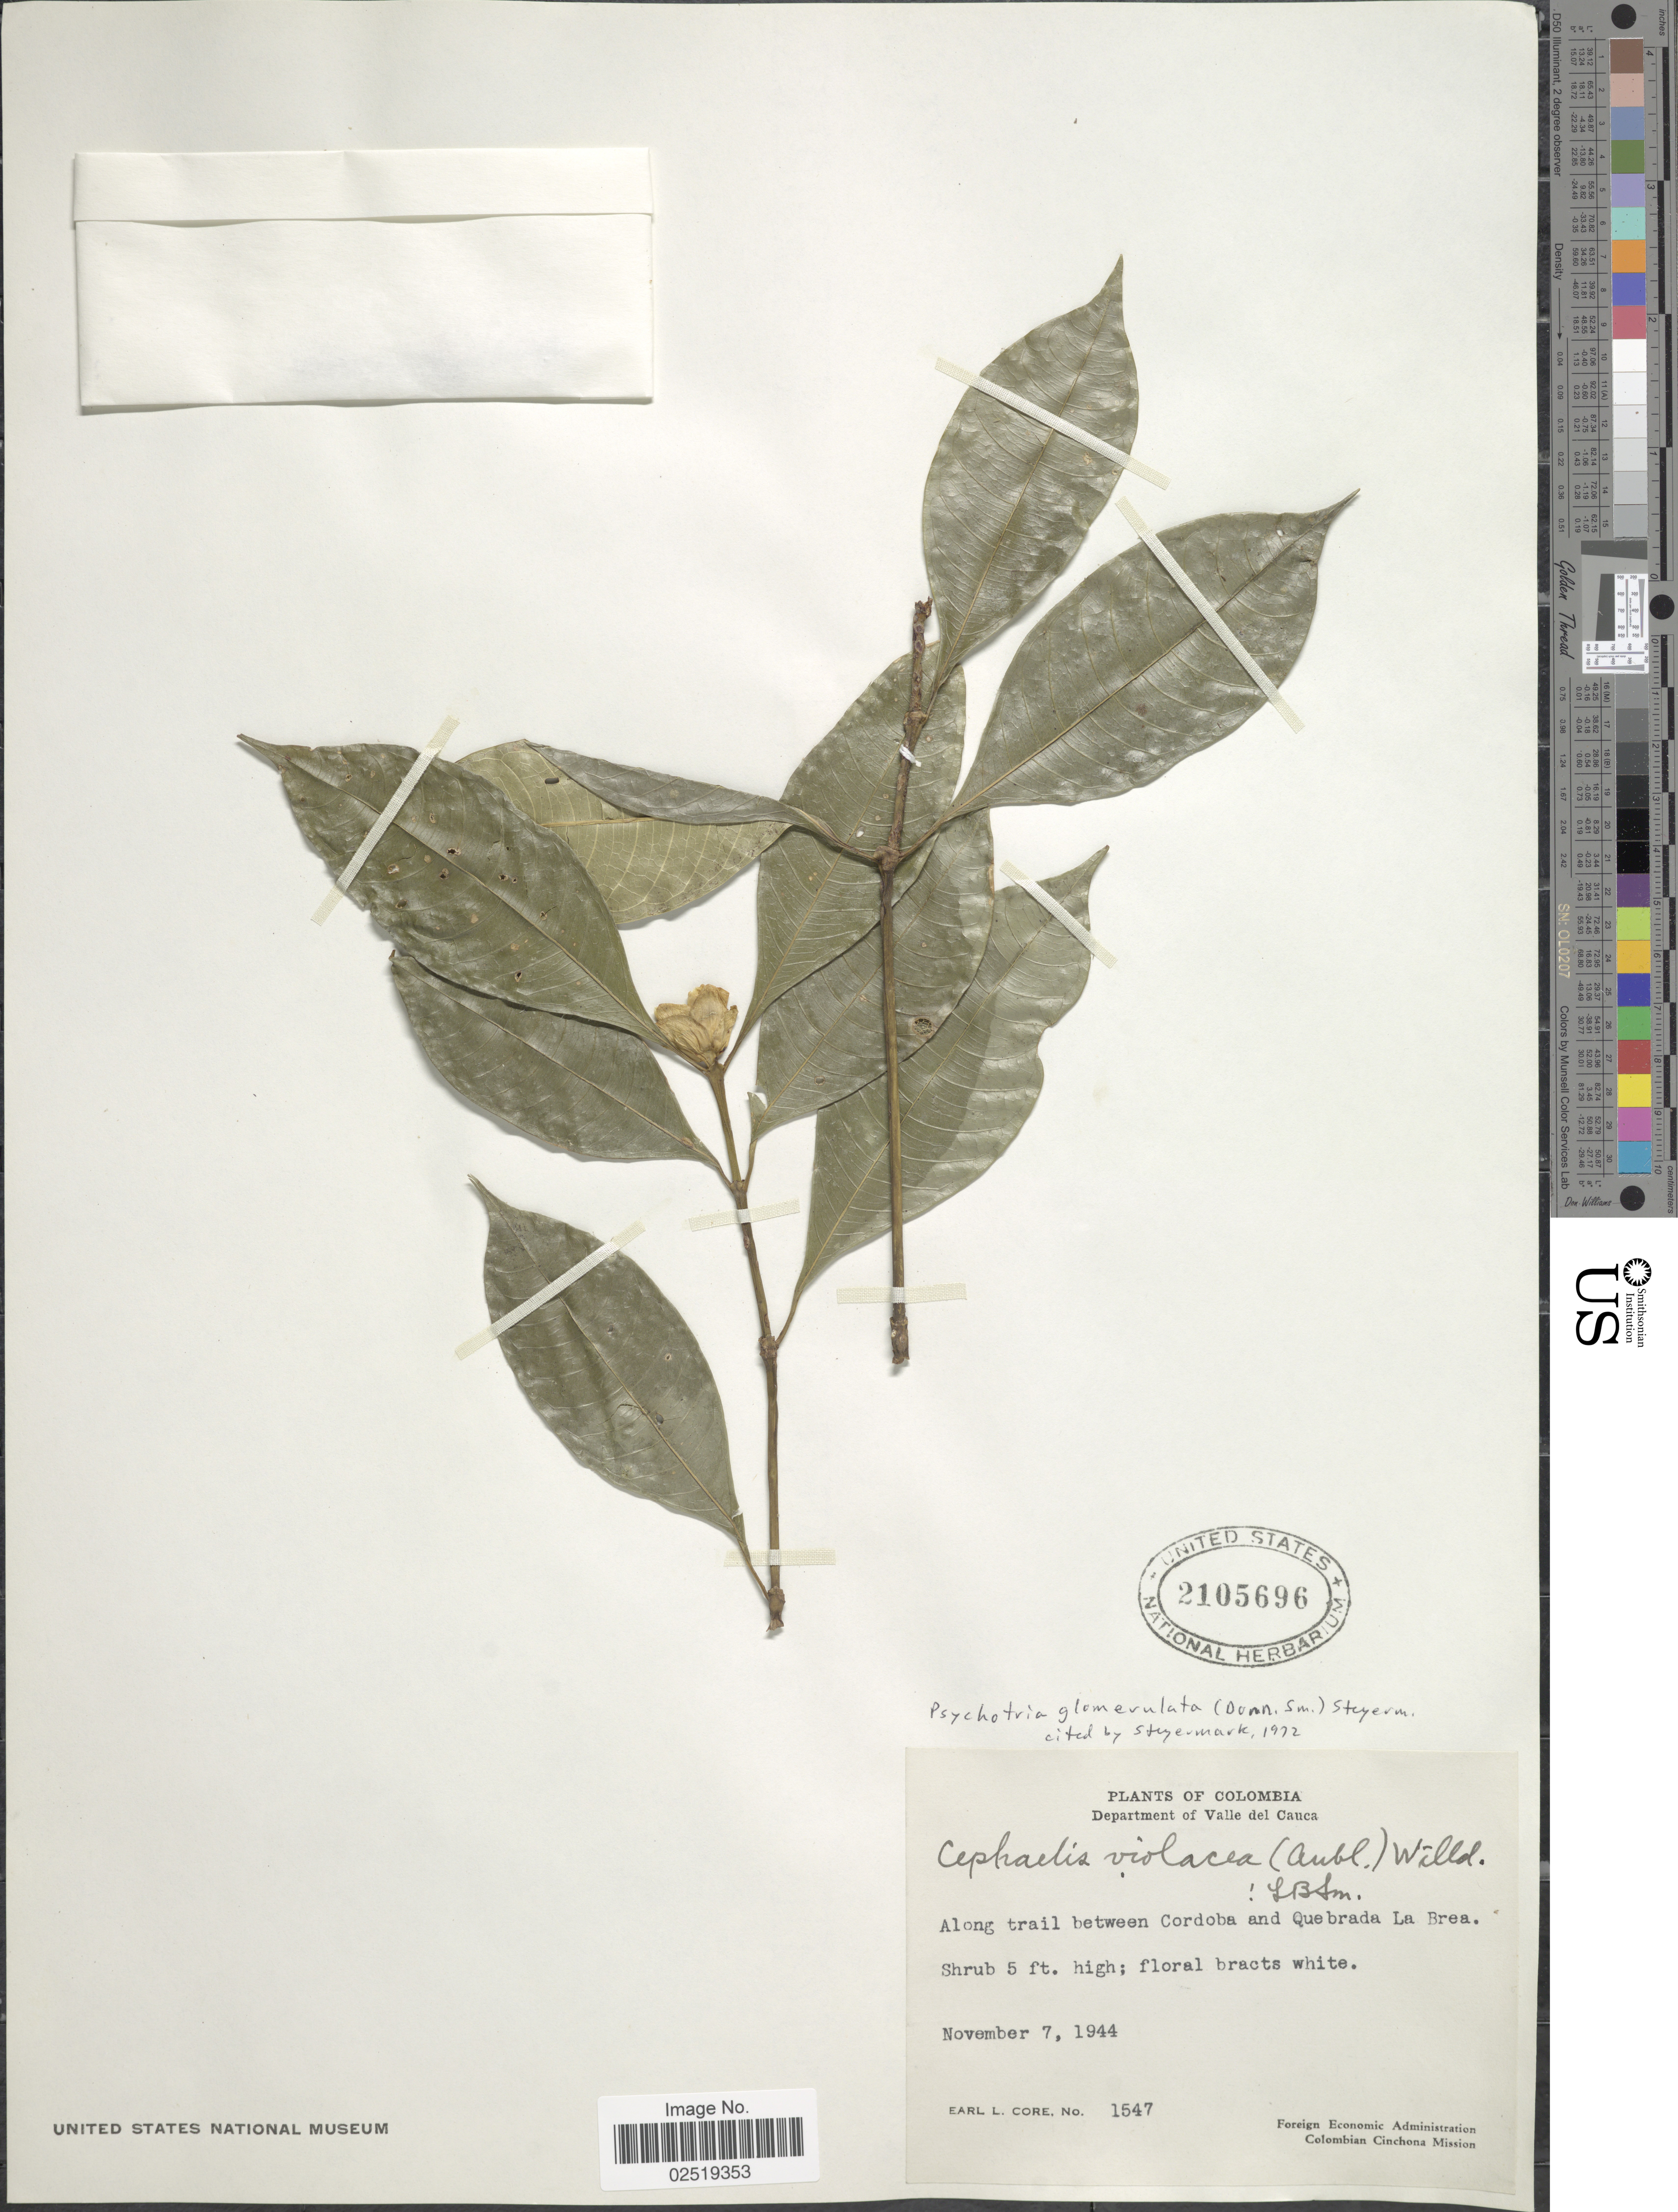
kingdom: Plantae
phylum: Tracheophyta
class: Magnoliopsida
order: Gentianales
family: Rubiaceae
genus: Psychotria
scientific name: Psychotria glomerulata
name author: (Donn. Sm.) Steyerm.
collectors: E. L. Core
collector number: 1547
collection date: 1944-11-07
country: Colombia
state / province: Valle del Cauca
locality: Department of Valle del Cauca. Along trail between Cordoba and Quebrada La Brea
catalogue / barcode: US 2105696